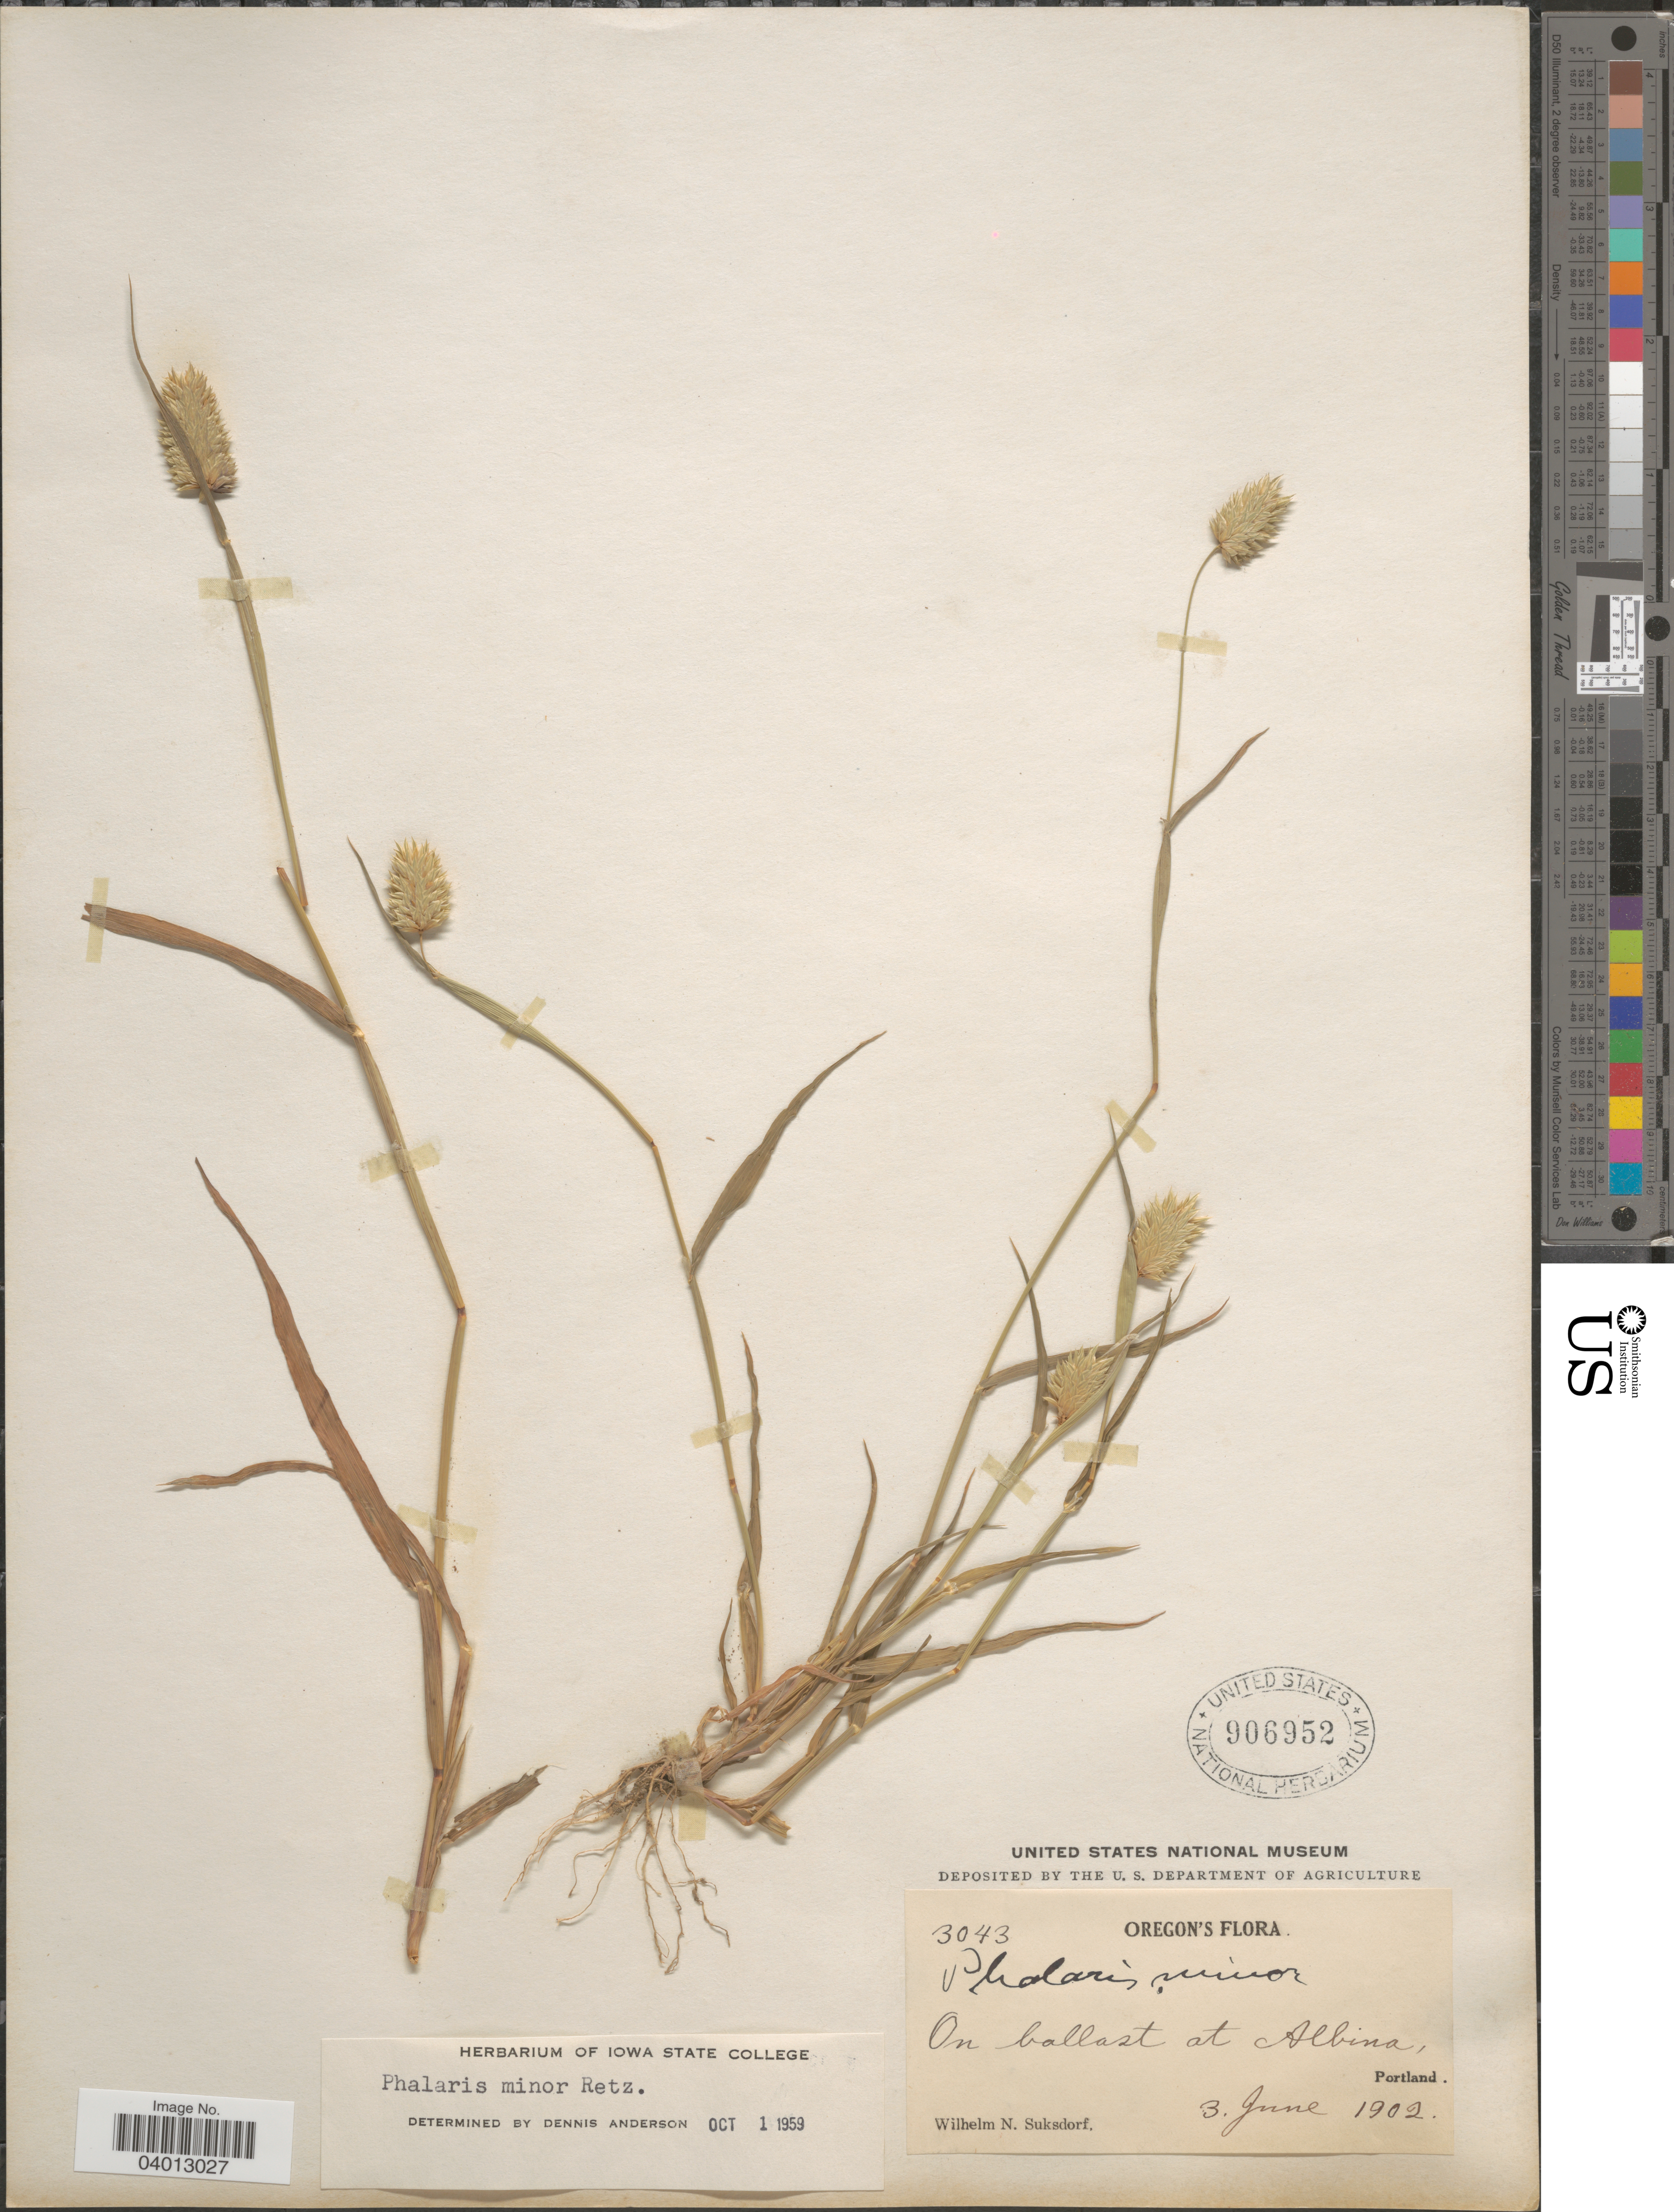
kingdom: Plantae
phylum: Tracheophyta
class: Liliopsida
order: Poales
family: Poaceae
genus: Phalaris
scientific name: Phalaris minor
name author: Retz.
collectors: W. N. Suksdorf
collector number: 3043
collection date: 1902-06-03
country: United States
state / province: Oregon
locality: On ballast at Albina, Portland.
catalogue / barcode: US 906952